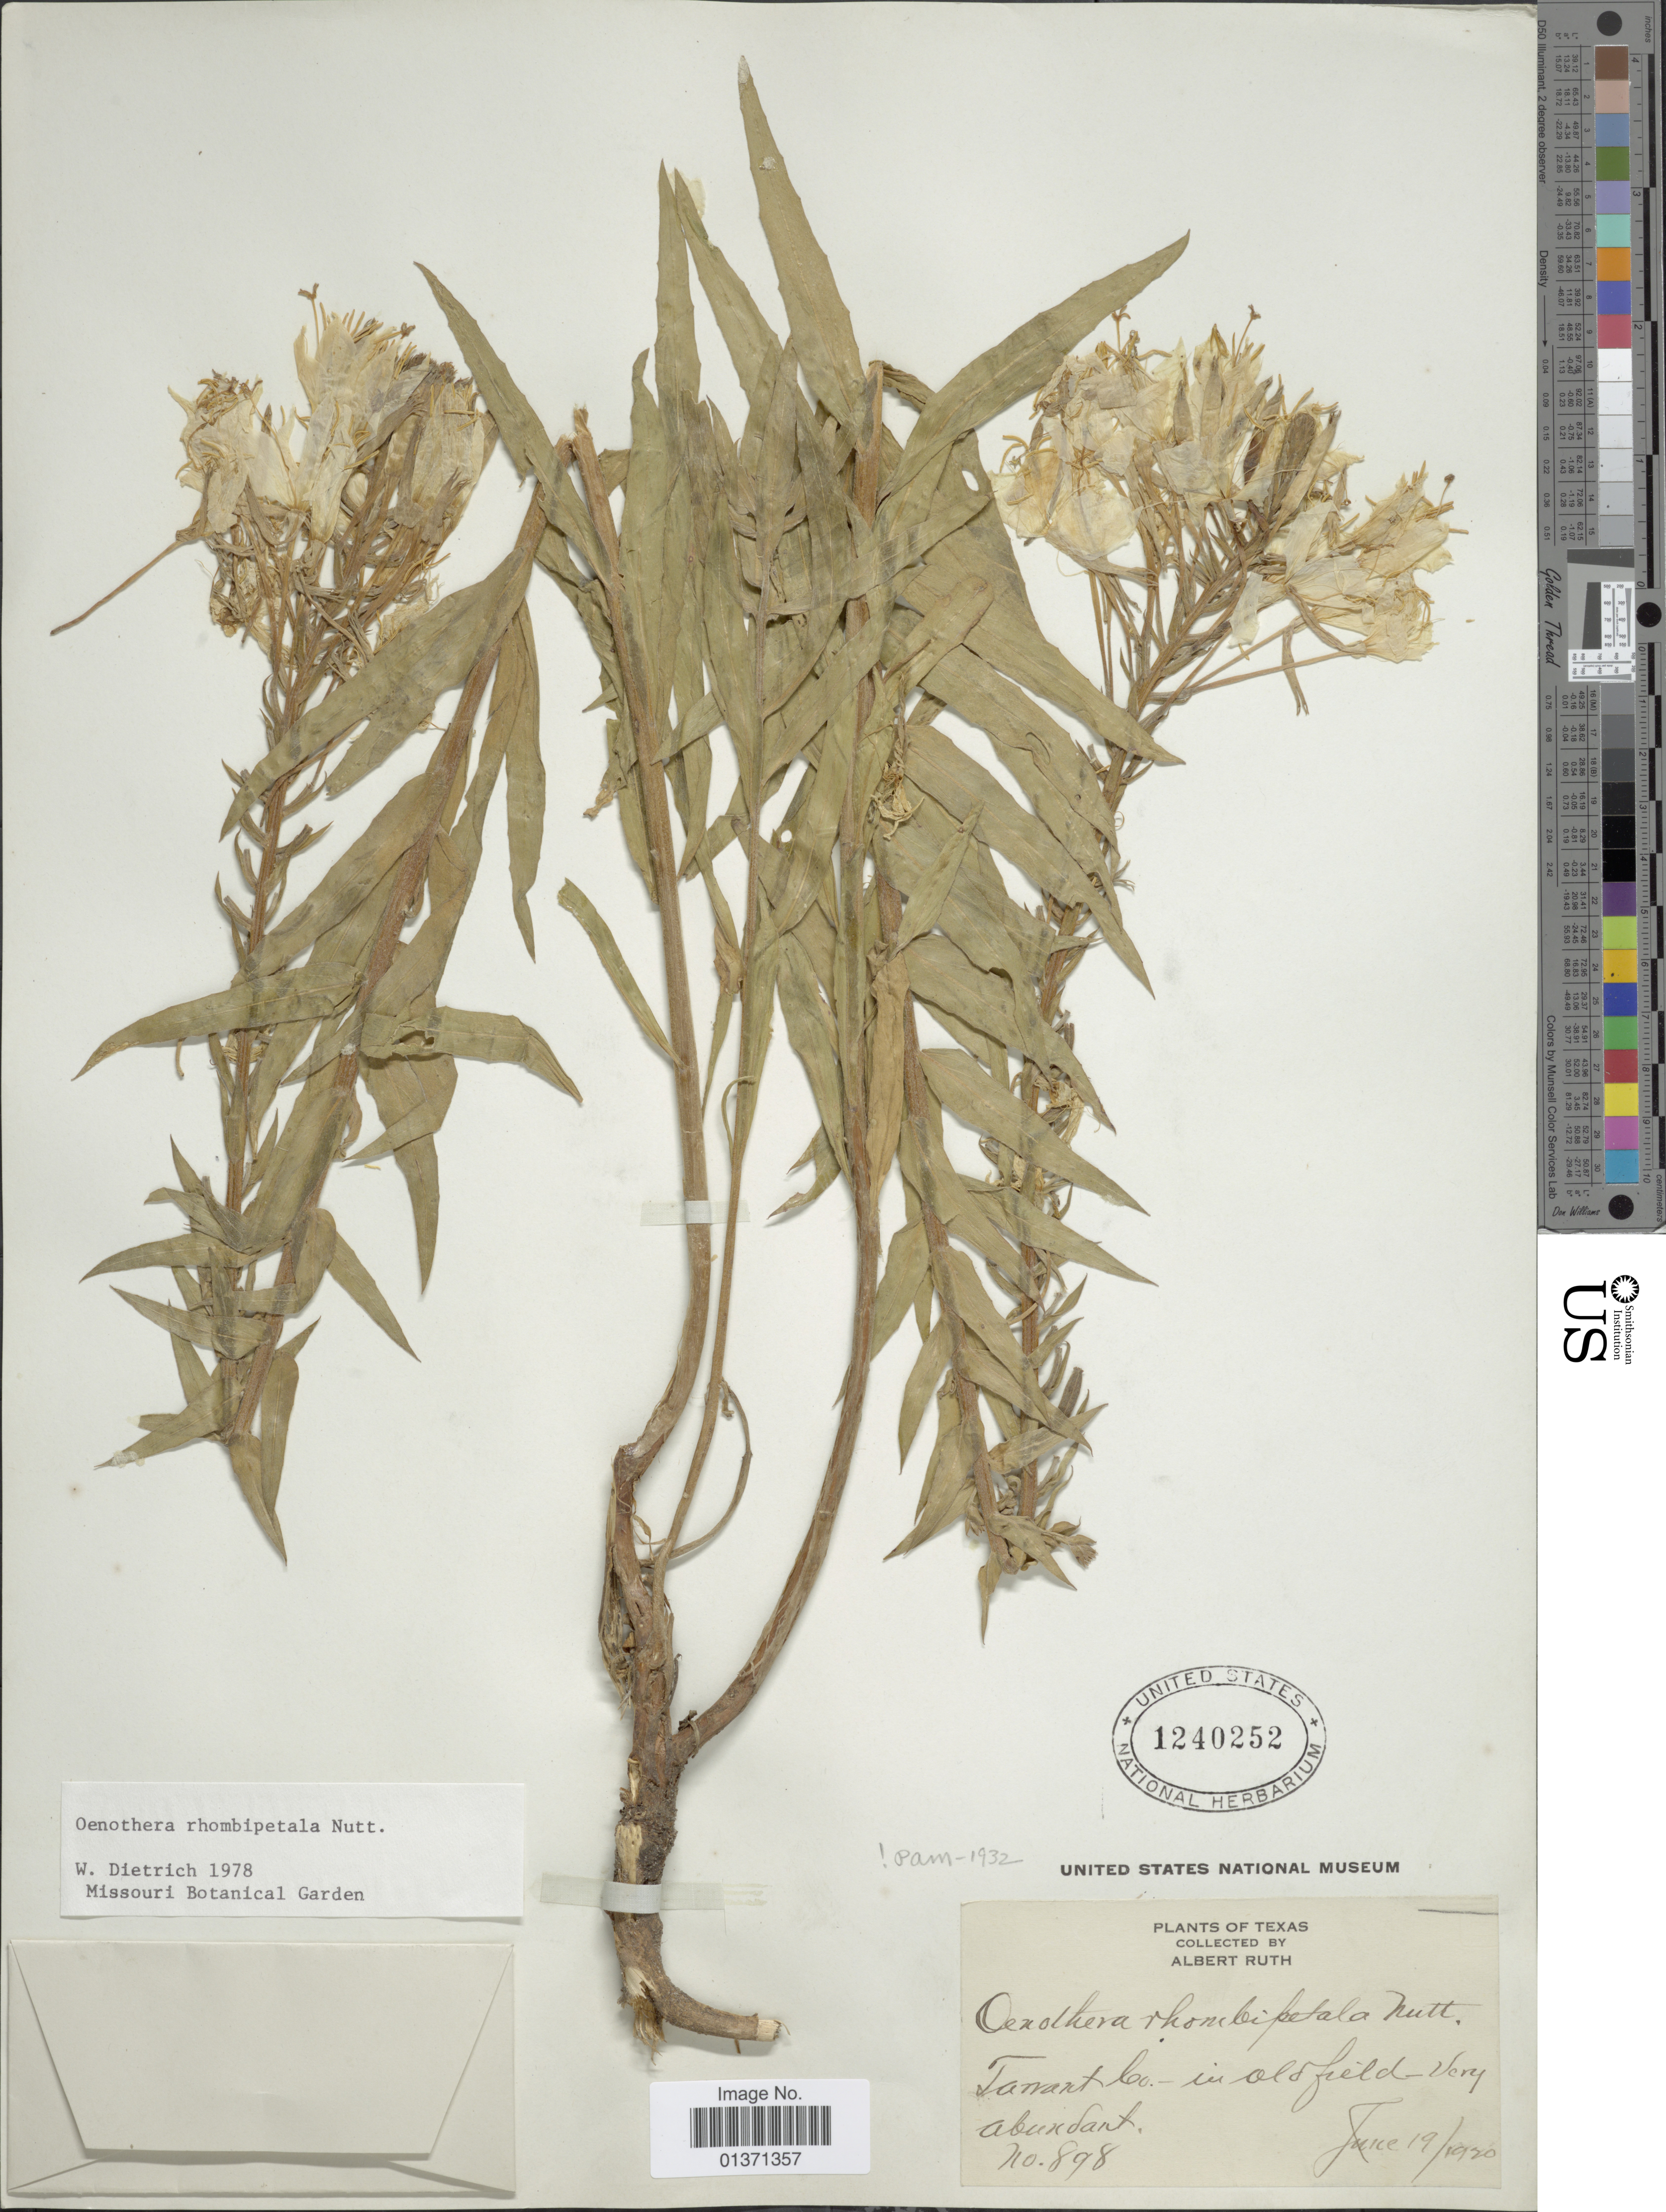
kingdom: Plantae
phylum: Tracheophyta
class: Magnoliopsida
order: Myrtales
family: Onagraceae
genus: Oenothera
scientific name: Oenothera rhombipetala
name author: Nutt. ex Torr & A. Gray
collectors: A. Ruth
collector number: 898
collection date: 1920-06-19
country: United States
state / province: Texas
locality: Tarrant Co - in old field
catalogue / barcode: US 1240252